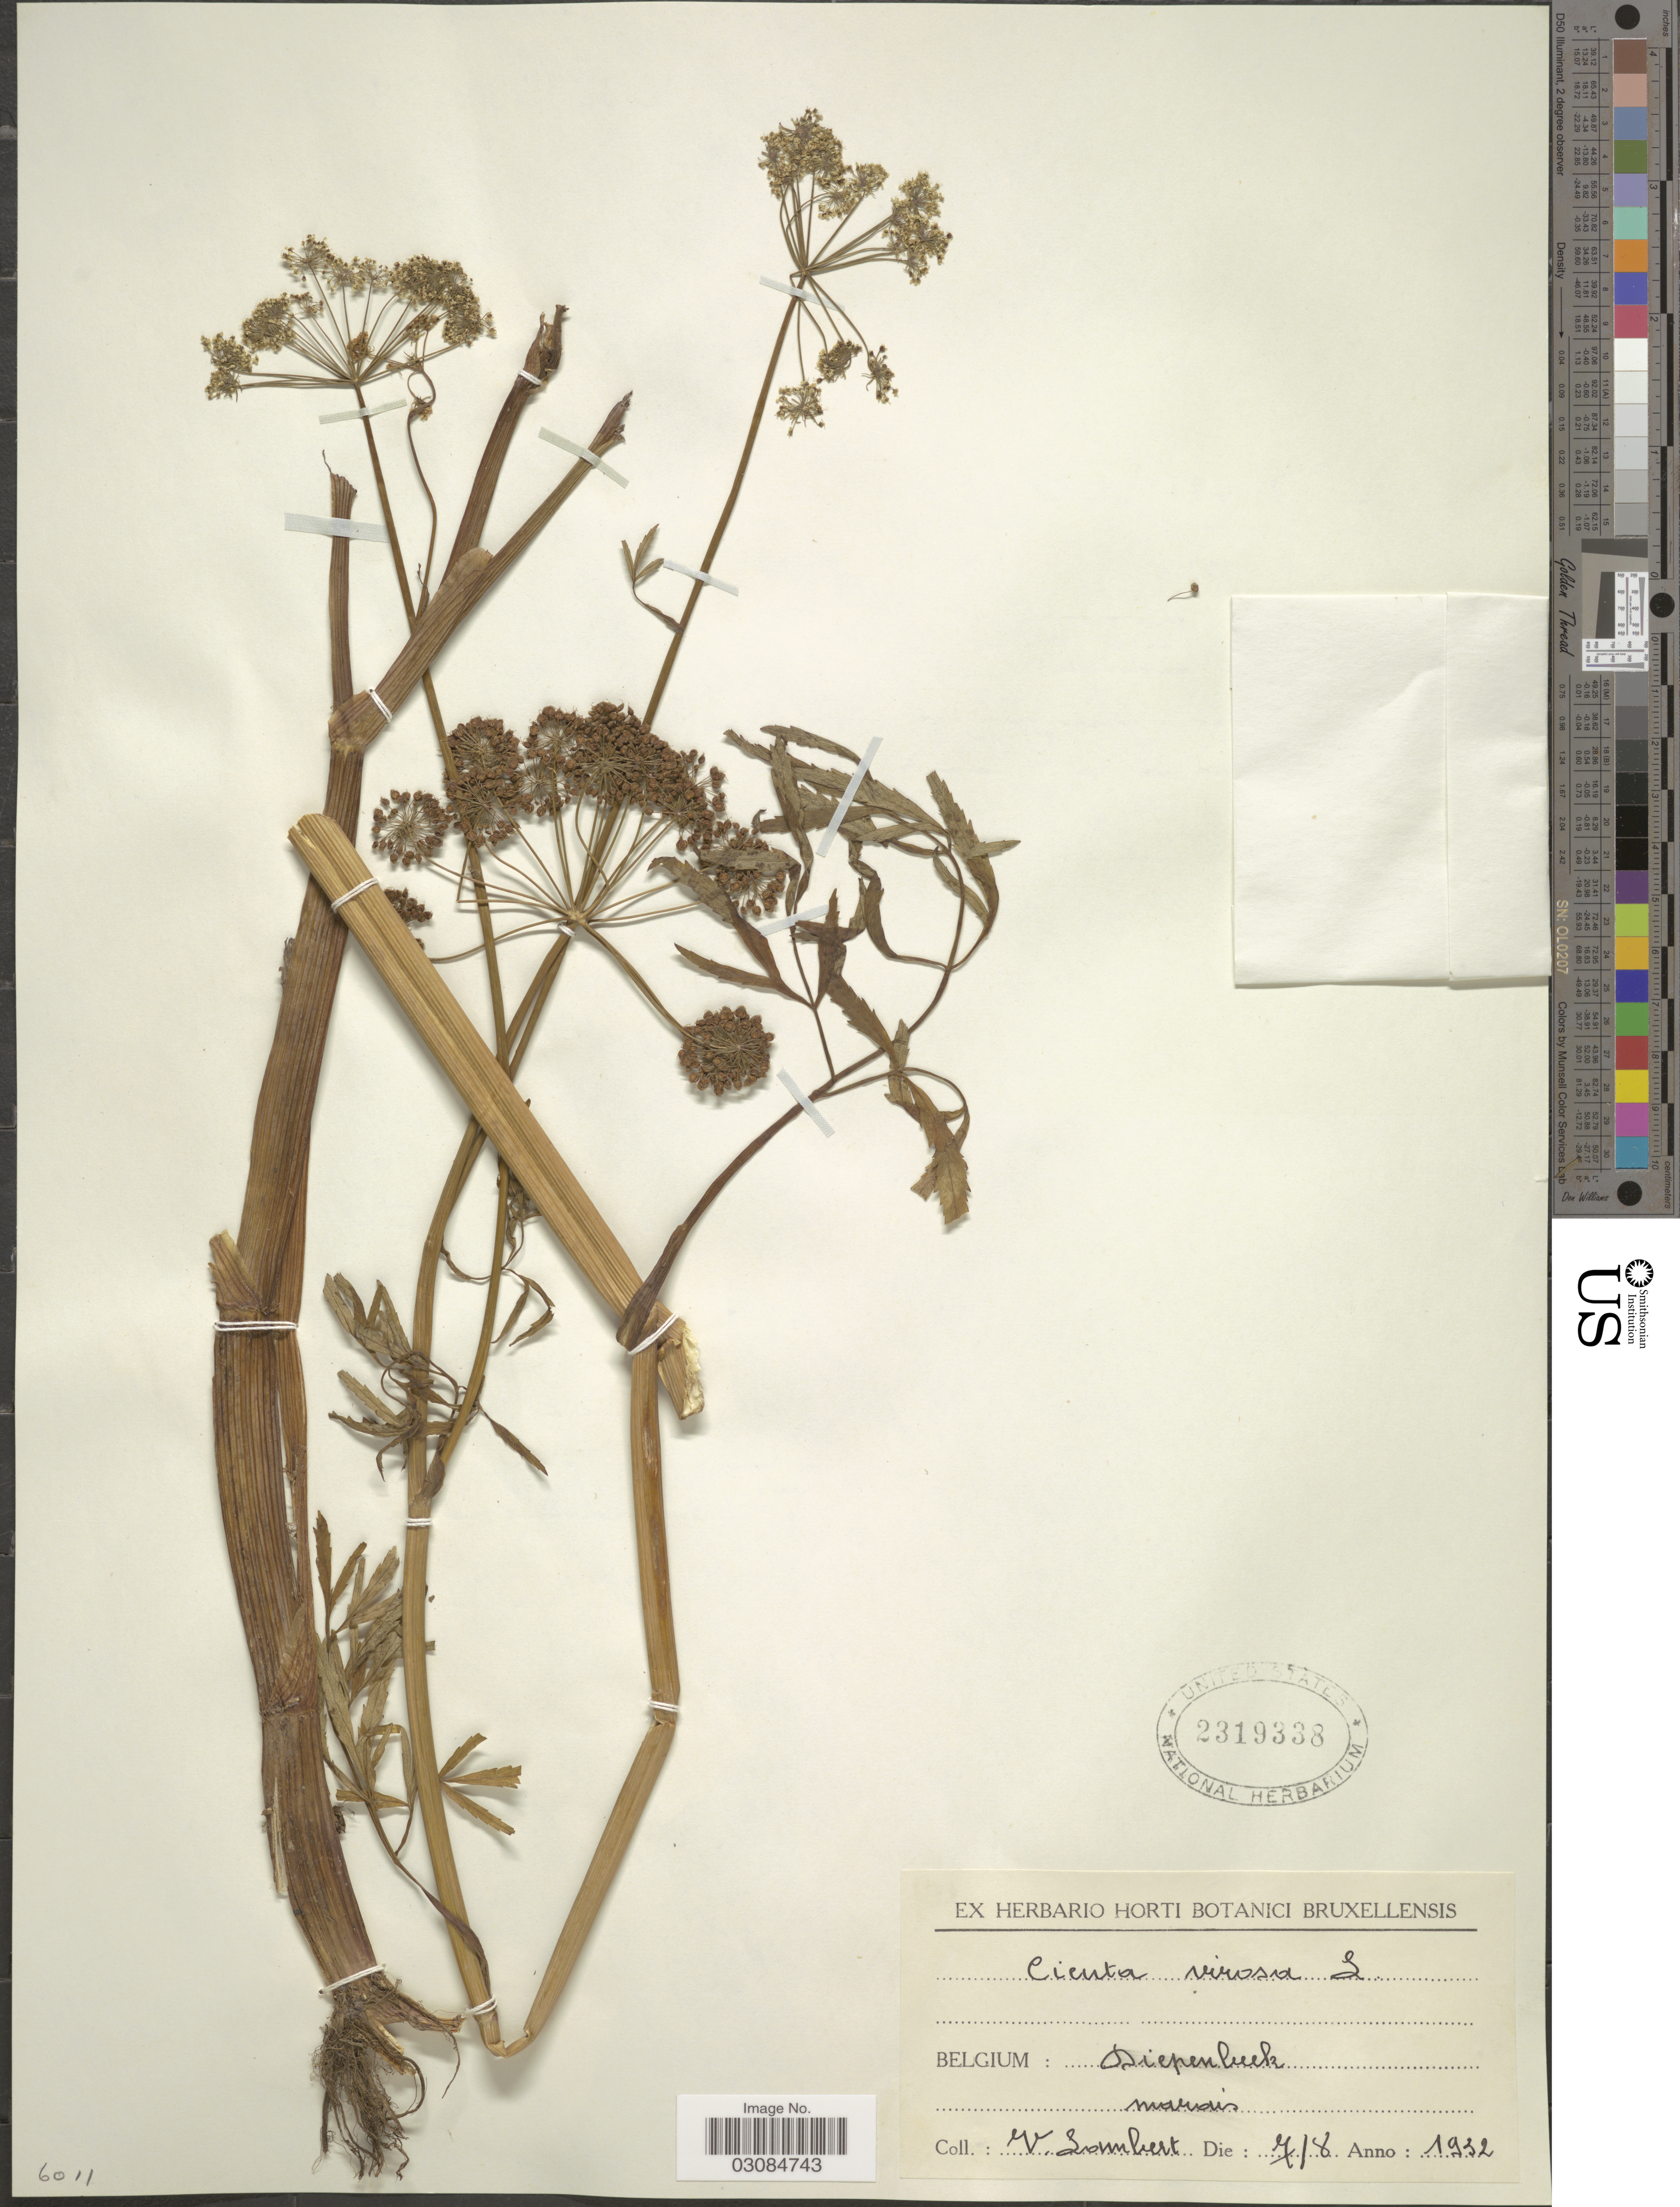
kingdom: Plantae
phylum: Tracheophyta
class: Magnoliopsida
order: Apiales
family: Apiaceae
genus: Cicuta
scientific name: Cicuta virosa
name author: L.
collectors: V. Lambert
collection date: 1932-08-07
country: Belgium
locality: Diepenbeek.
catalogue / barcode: US 2319338